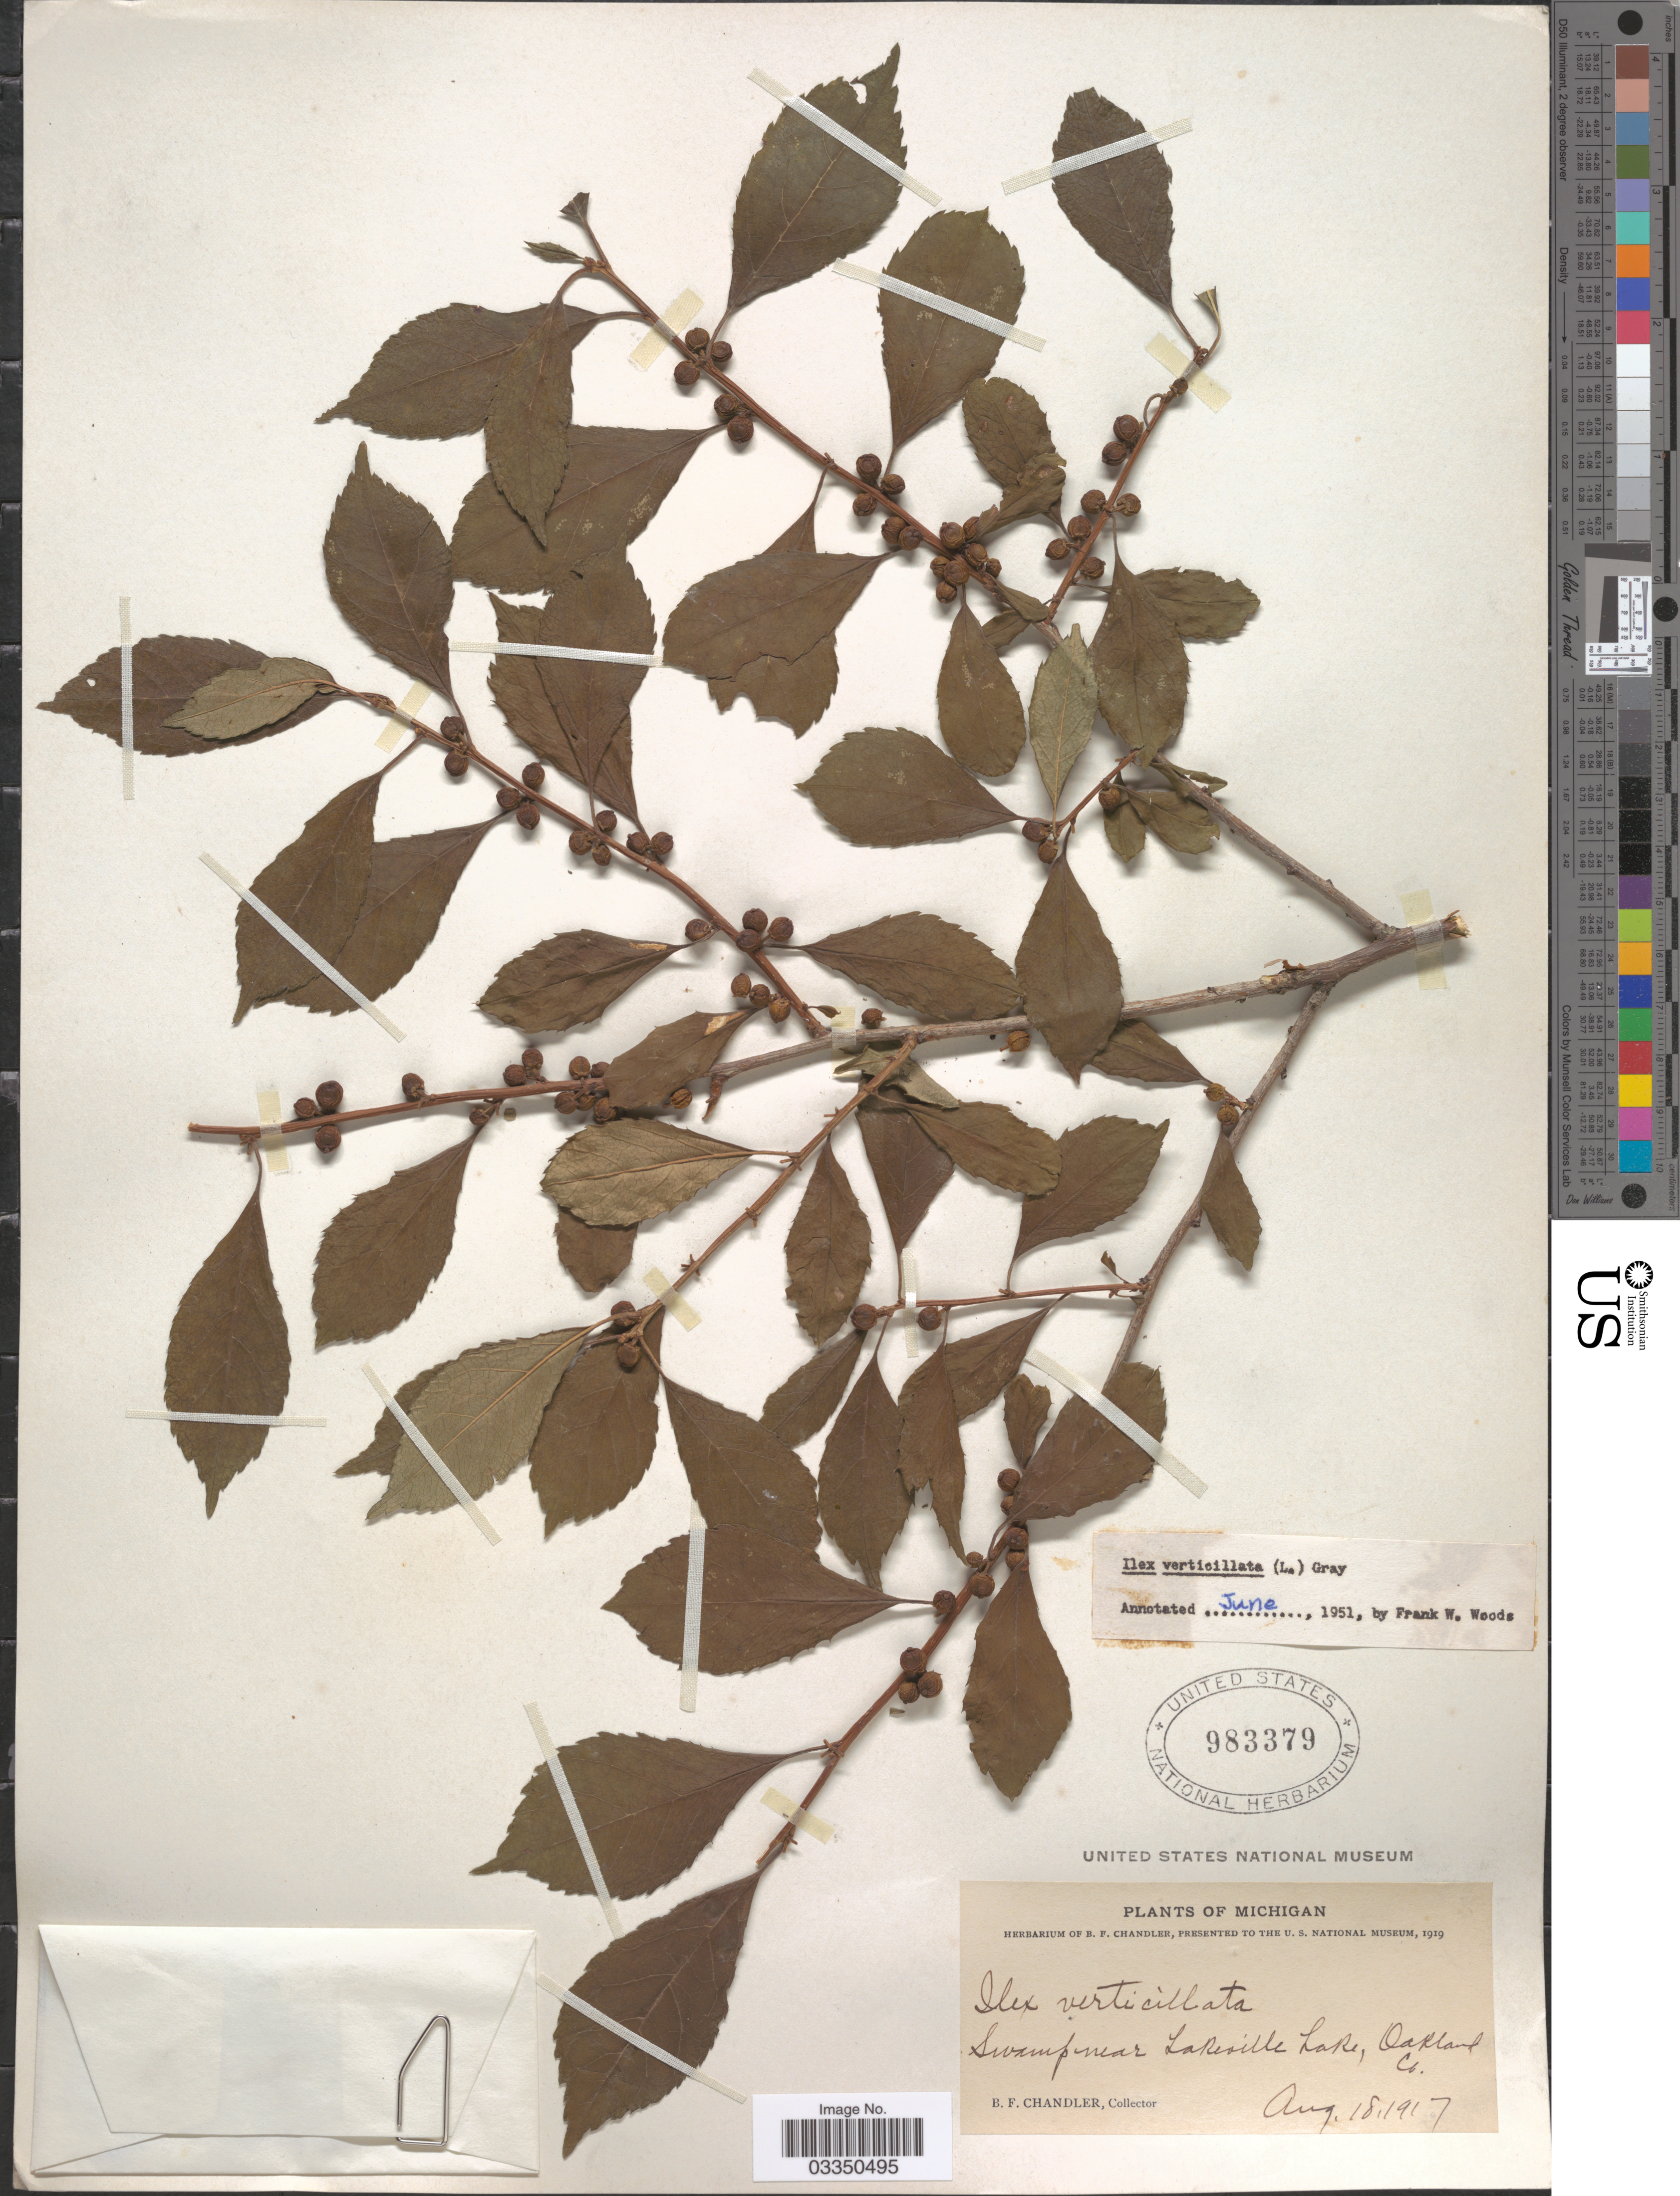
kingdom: Plantae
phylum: Tracheophyta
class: Magnoliopsida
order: Aquifoliales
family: Aquifoliaceae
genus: Ilex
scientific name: Ilex verticillata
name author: (L.) A. Gray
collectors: B. F. Chandler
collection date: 1917-08-18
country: United States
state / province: Michigan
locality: Swamp near Lakeville Lake, Oakland Co.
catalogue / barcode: US 983379